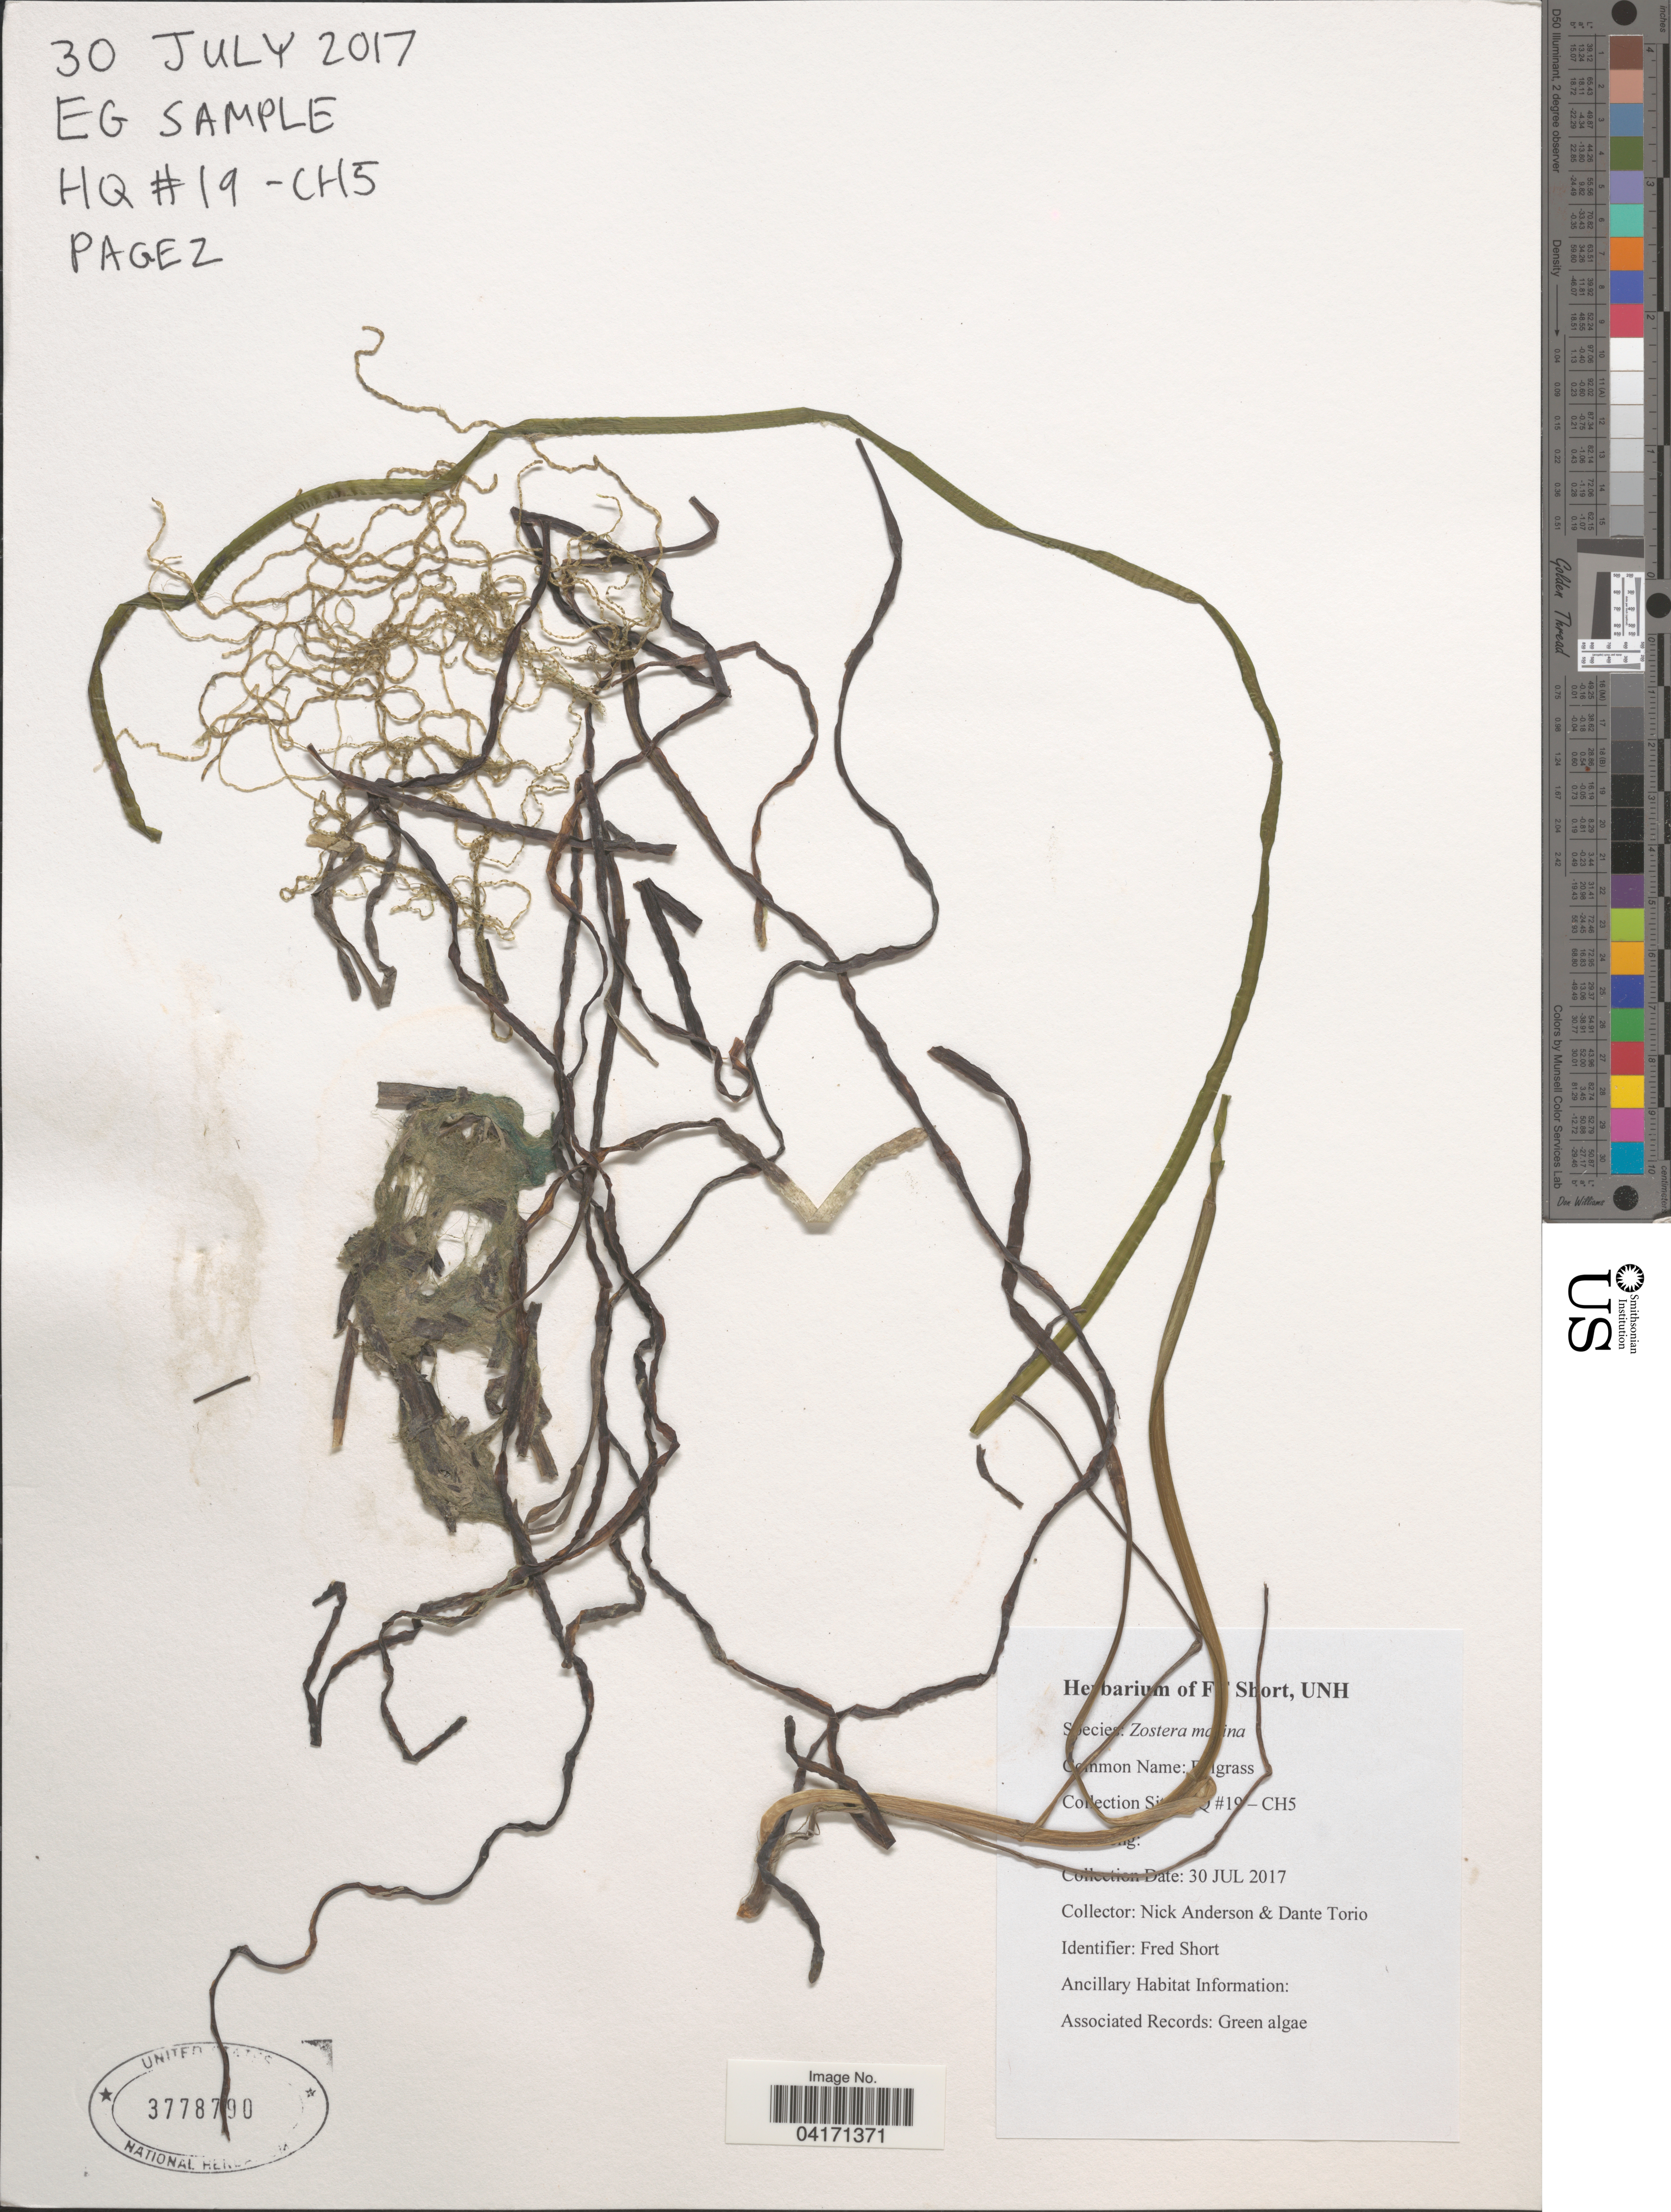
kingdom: Plantae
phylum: Tracheophyta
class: Liliopsida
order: Alismatales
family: Zosteraceae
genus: Zostera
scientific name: Zostera marina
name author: L.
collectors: N. Anderson & D. Torio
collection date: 2017-07-30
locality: HQ #19 - CH5.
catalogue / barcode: US 3778790